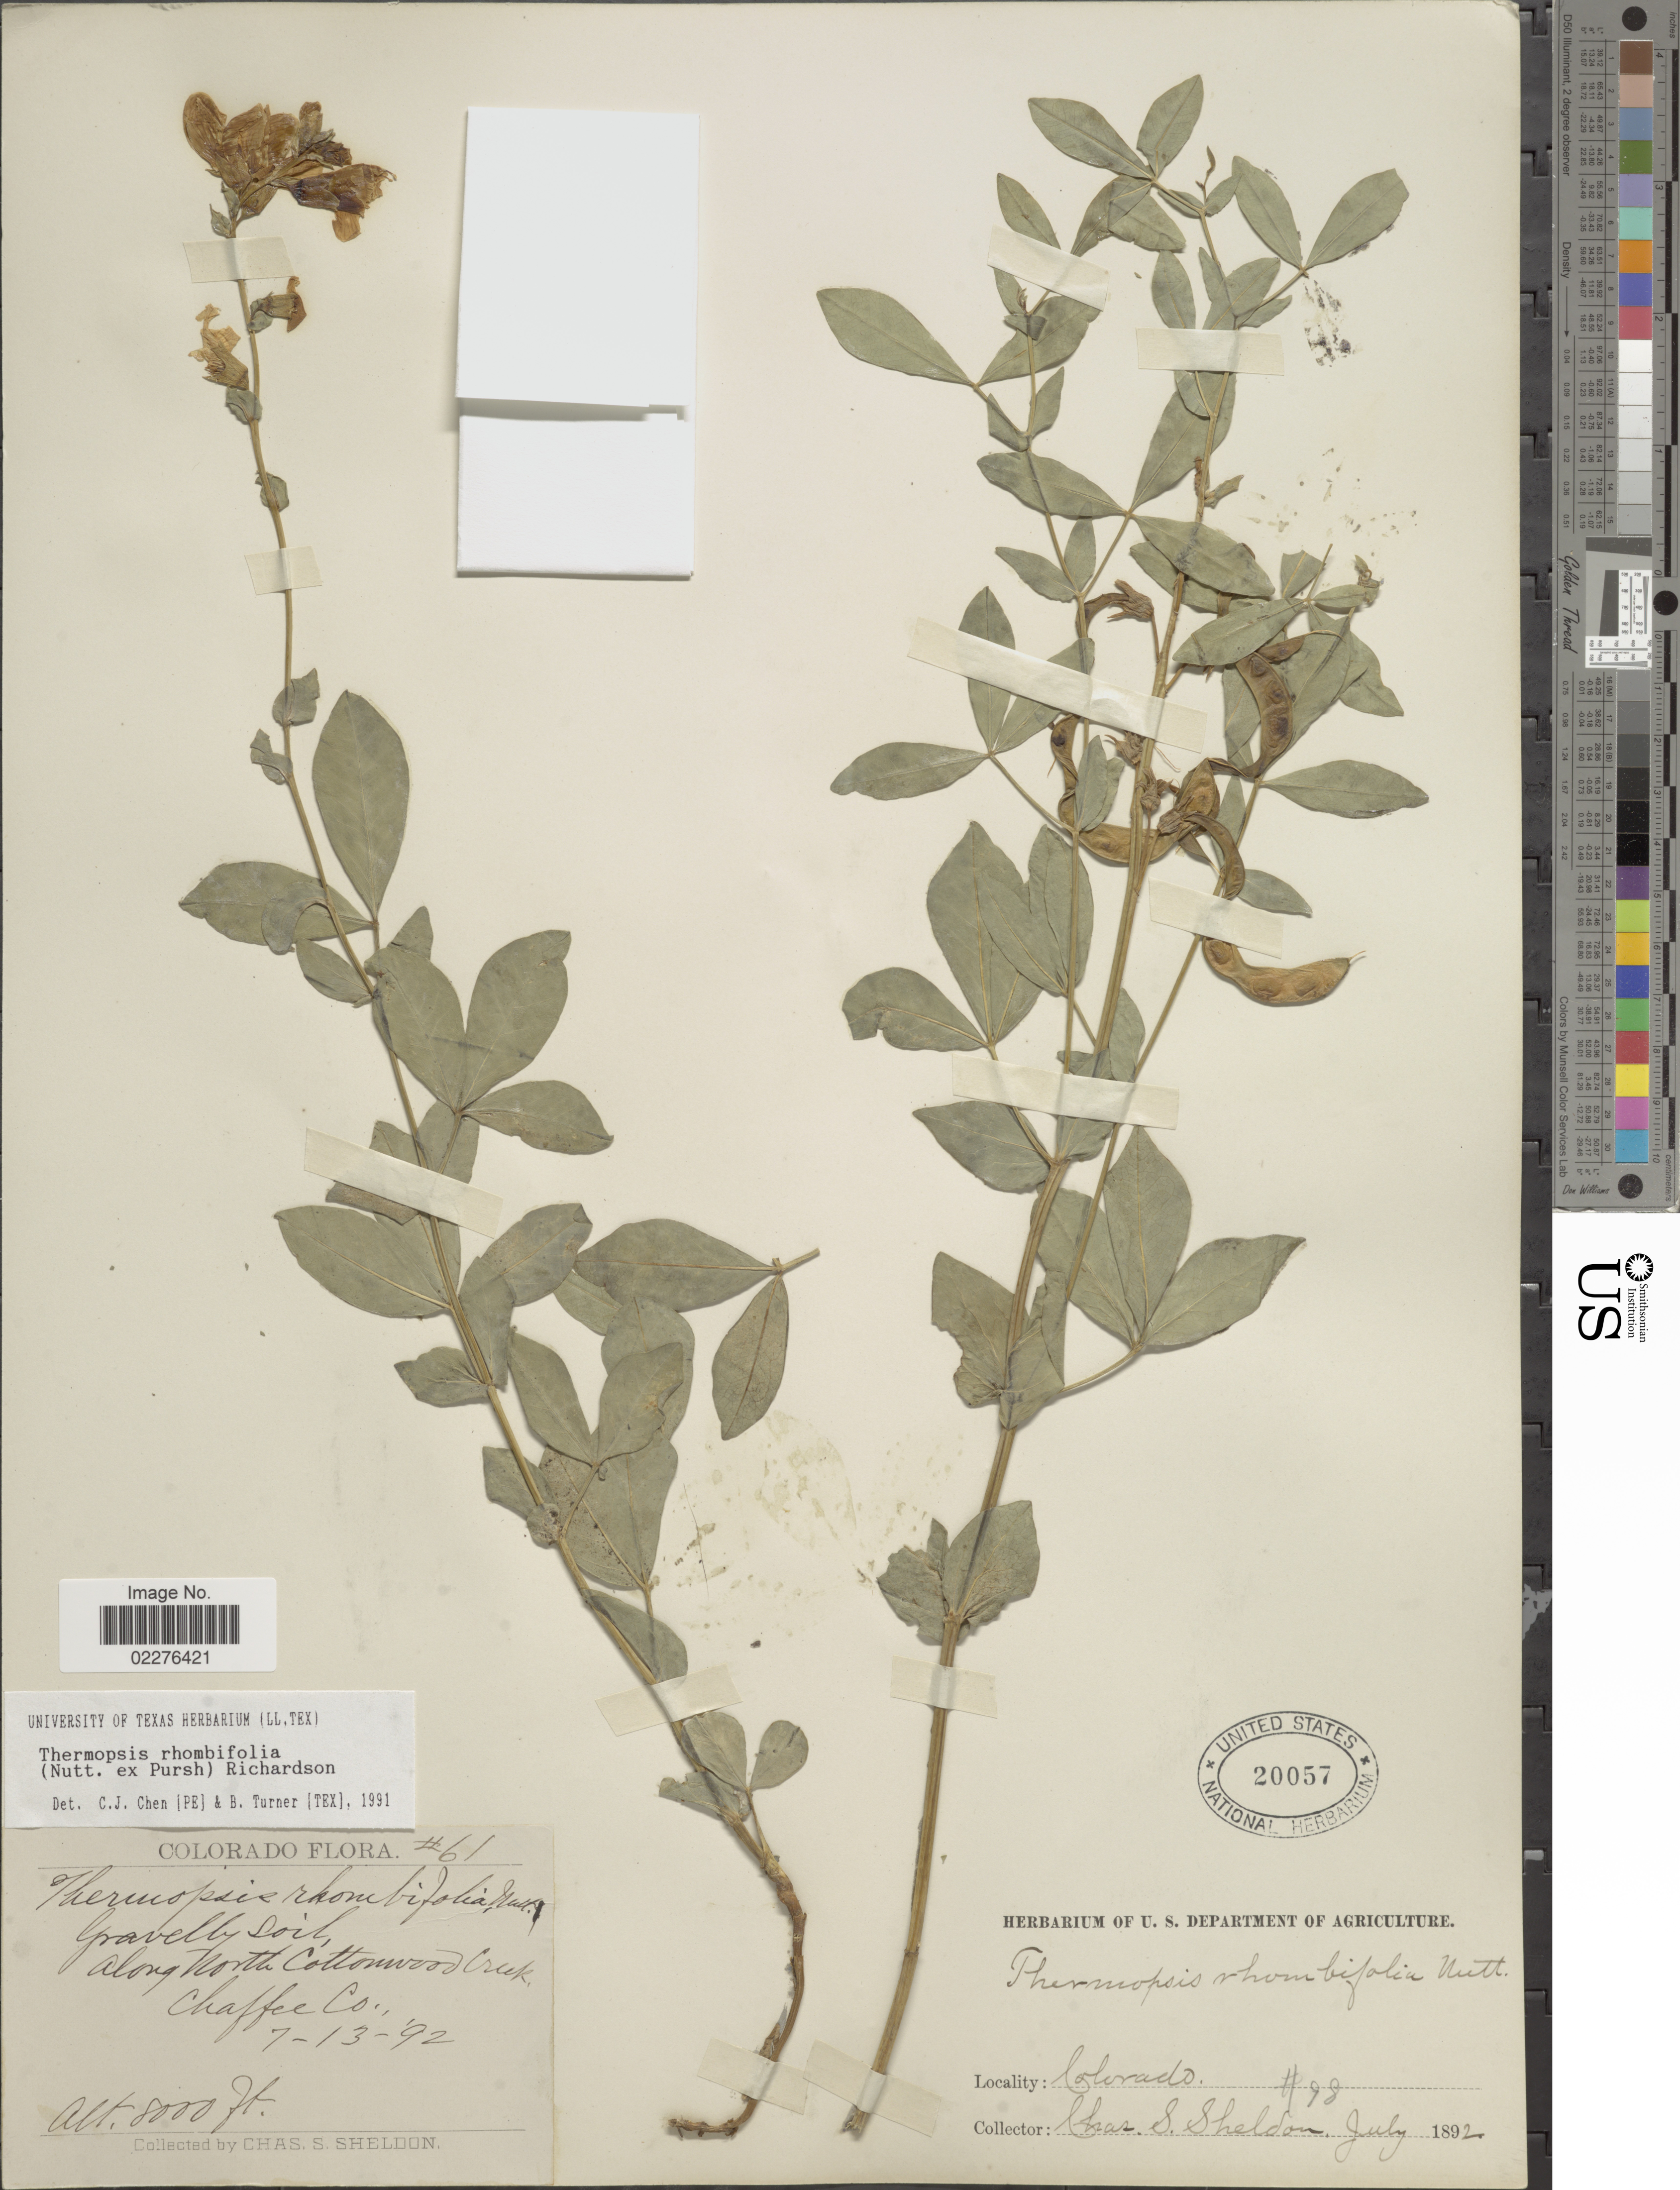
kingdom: Plantae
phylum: Tracheophyta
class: Magnoliopsida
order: Fabales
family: Fabaceae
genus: Thermopsis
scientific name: Thermopsis rhombifolia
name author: Richardson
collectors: C. S. Sheldon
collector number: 61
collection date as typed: Transcribed d/m/y: 13/7/92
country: United States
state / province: Colorado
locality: Gravelly soil, along North Cottonwood Creek, Chaffee Co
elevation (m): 2438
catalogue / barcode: US 20057